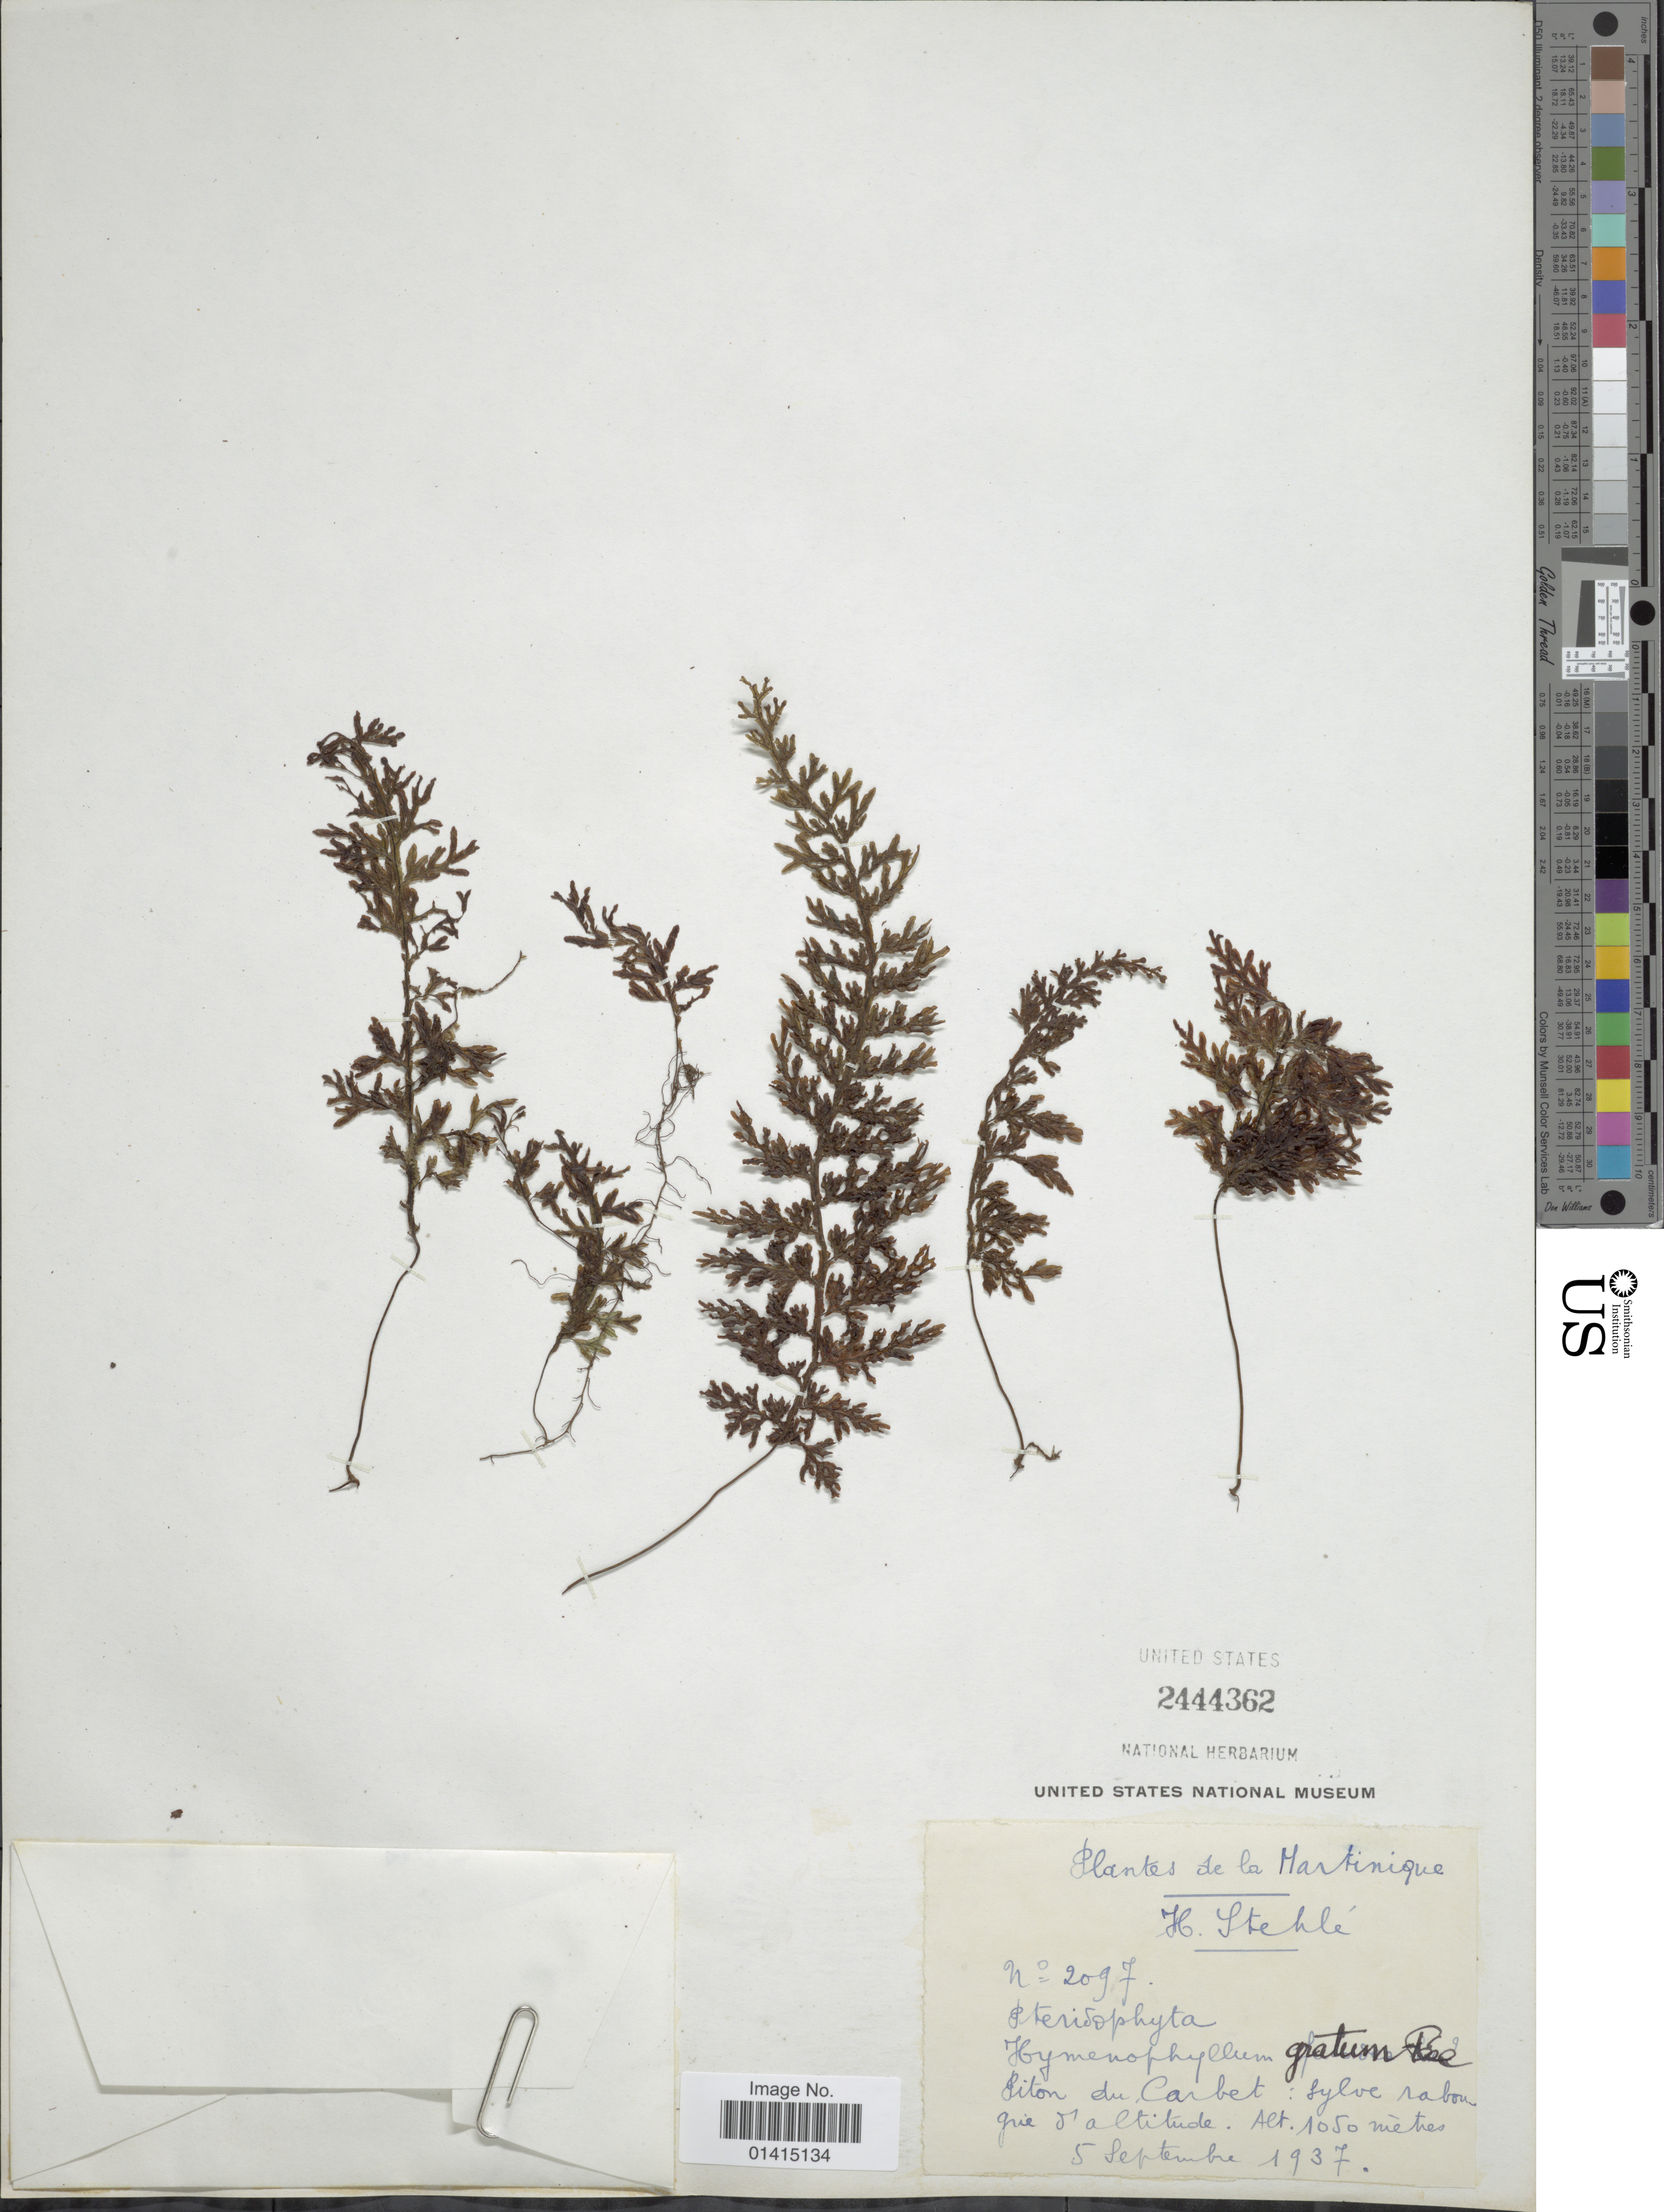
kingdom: Plantae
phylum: Tracheophyta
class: Polypodiopsida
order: Hymenophyllales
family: Hymenophyllaceae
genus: Hymenophyllum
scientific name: Hymenophyllum hirsutum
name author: (L.) Sw.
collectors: H. Stehlé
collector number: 2097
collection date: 1937-09-05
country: Martinique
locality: Martinique, Piton du Carbet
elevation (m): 1050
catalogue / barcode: US 2444362